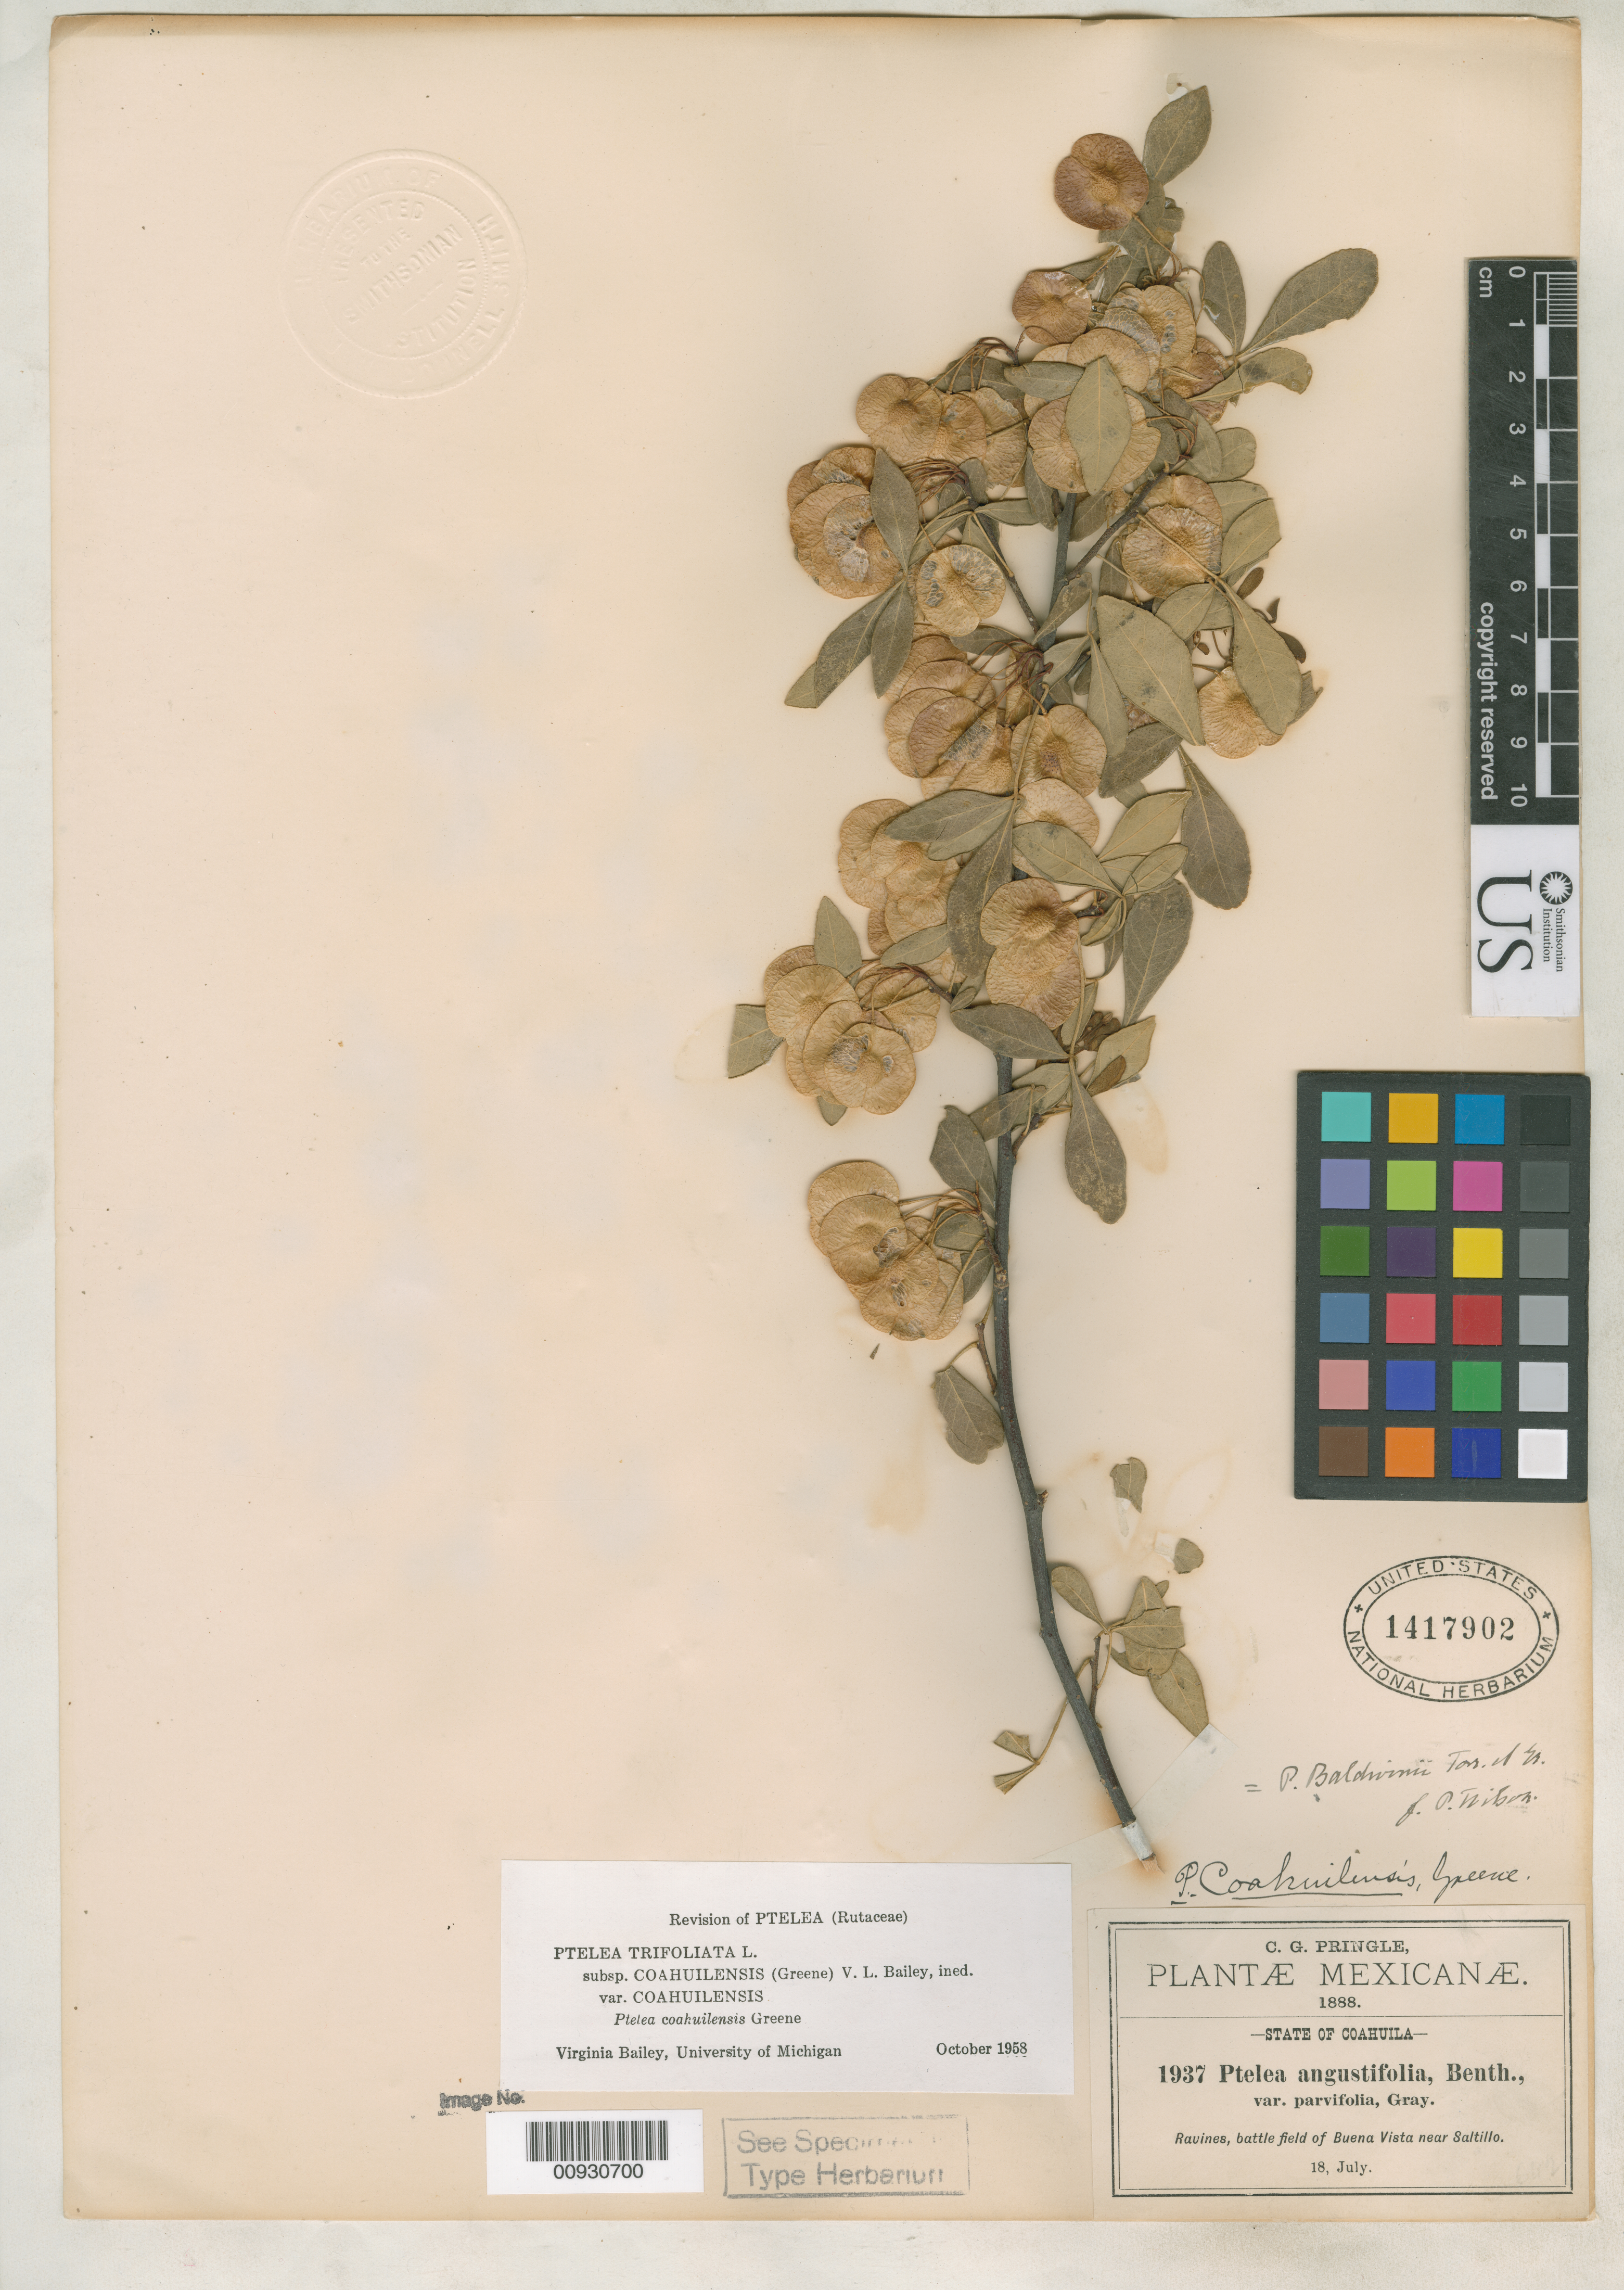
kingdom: Plantae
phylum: Tracheophyta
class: Magnoliopsida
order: Sapindales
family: Rutaceae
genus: Ptelea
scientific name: Ptelea coahuilensis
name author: Greene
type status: Isotype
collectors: C. G. Pringle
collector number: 1937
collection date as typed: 18 Jul 1888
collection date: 1888-07-18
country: Mexico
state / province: Coahuila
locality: Buena Vista, near Saltillo.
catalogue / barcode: US 1417902